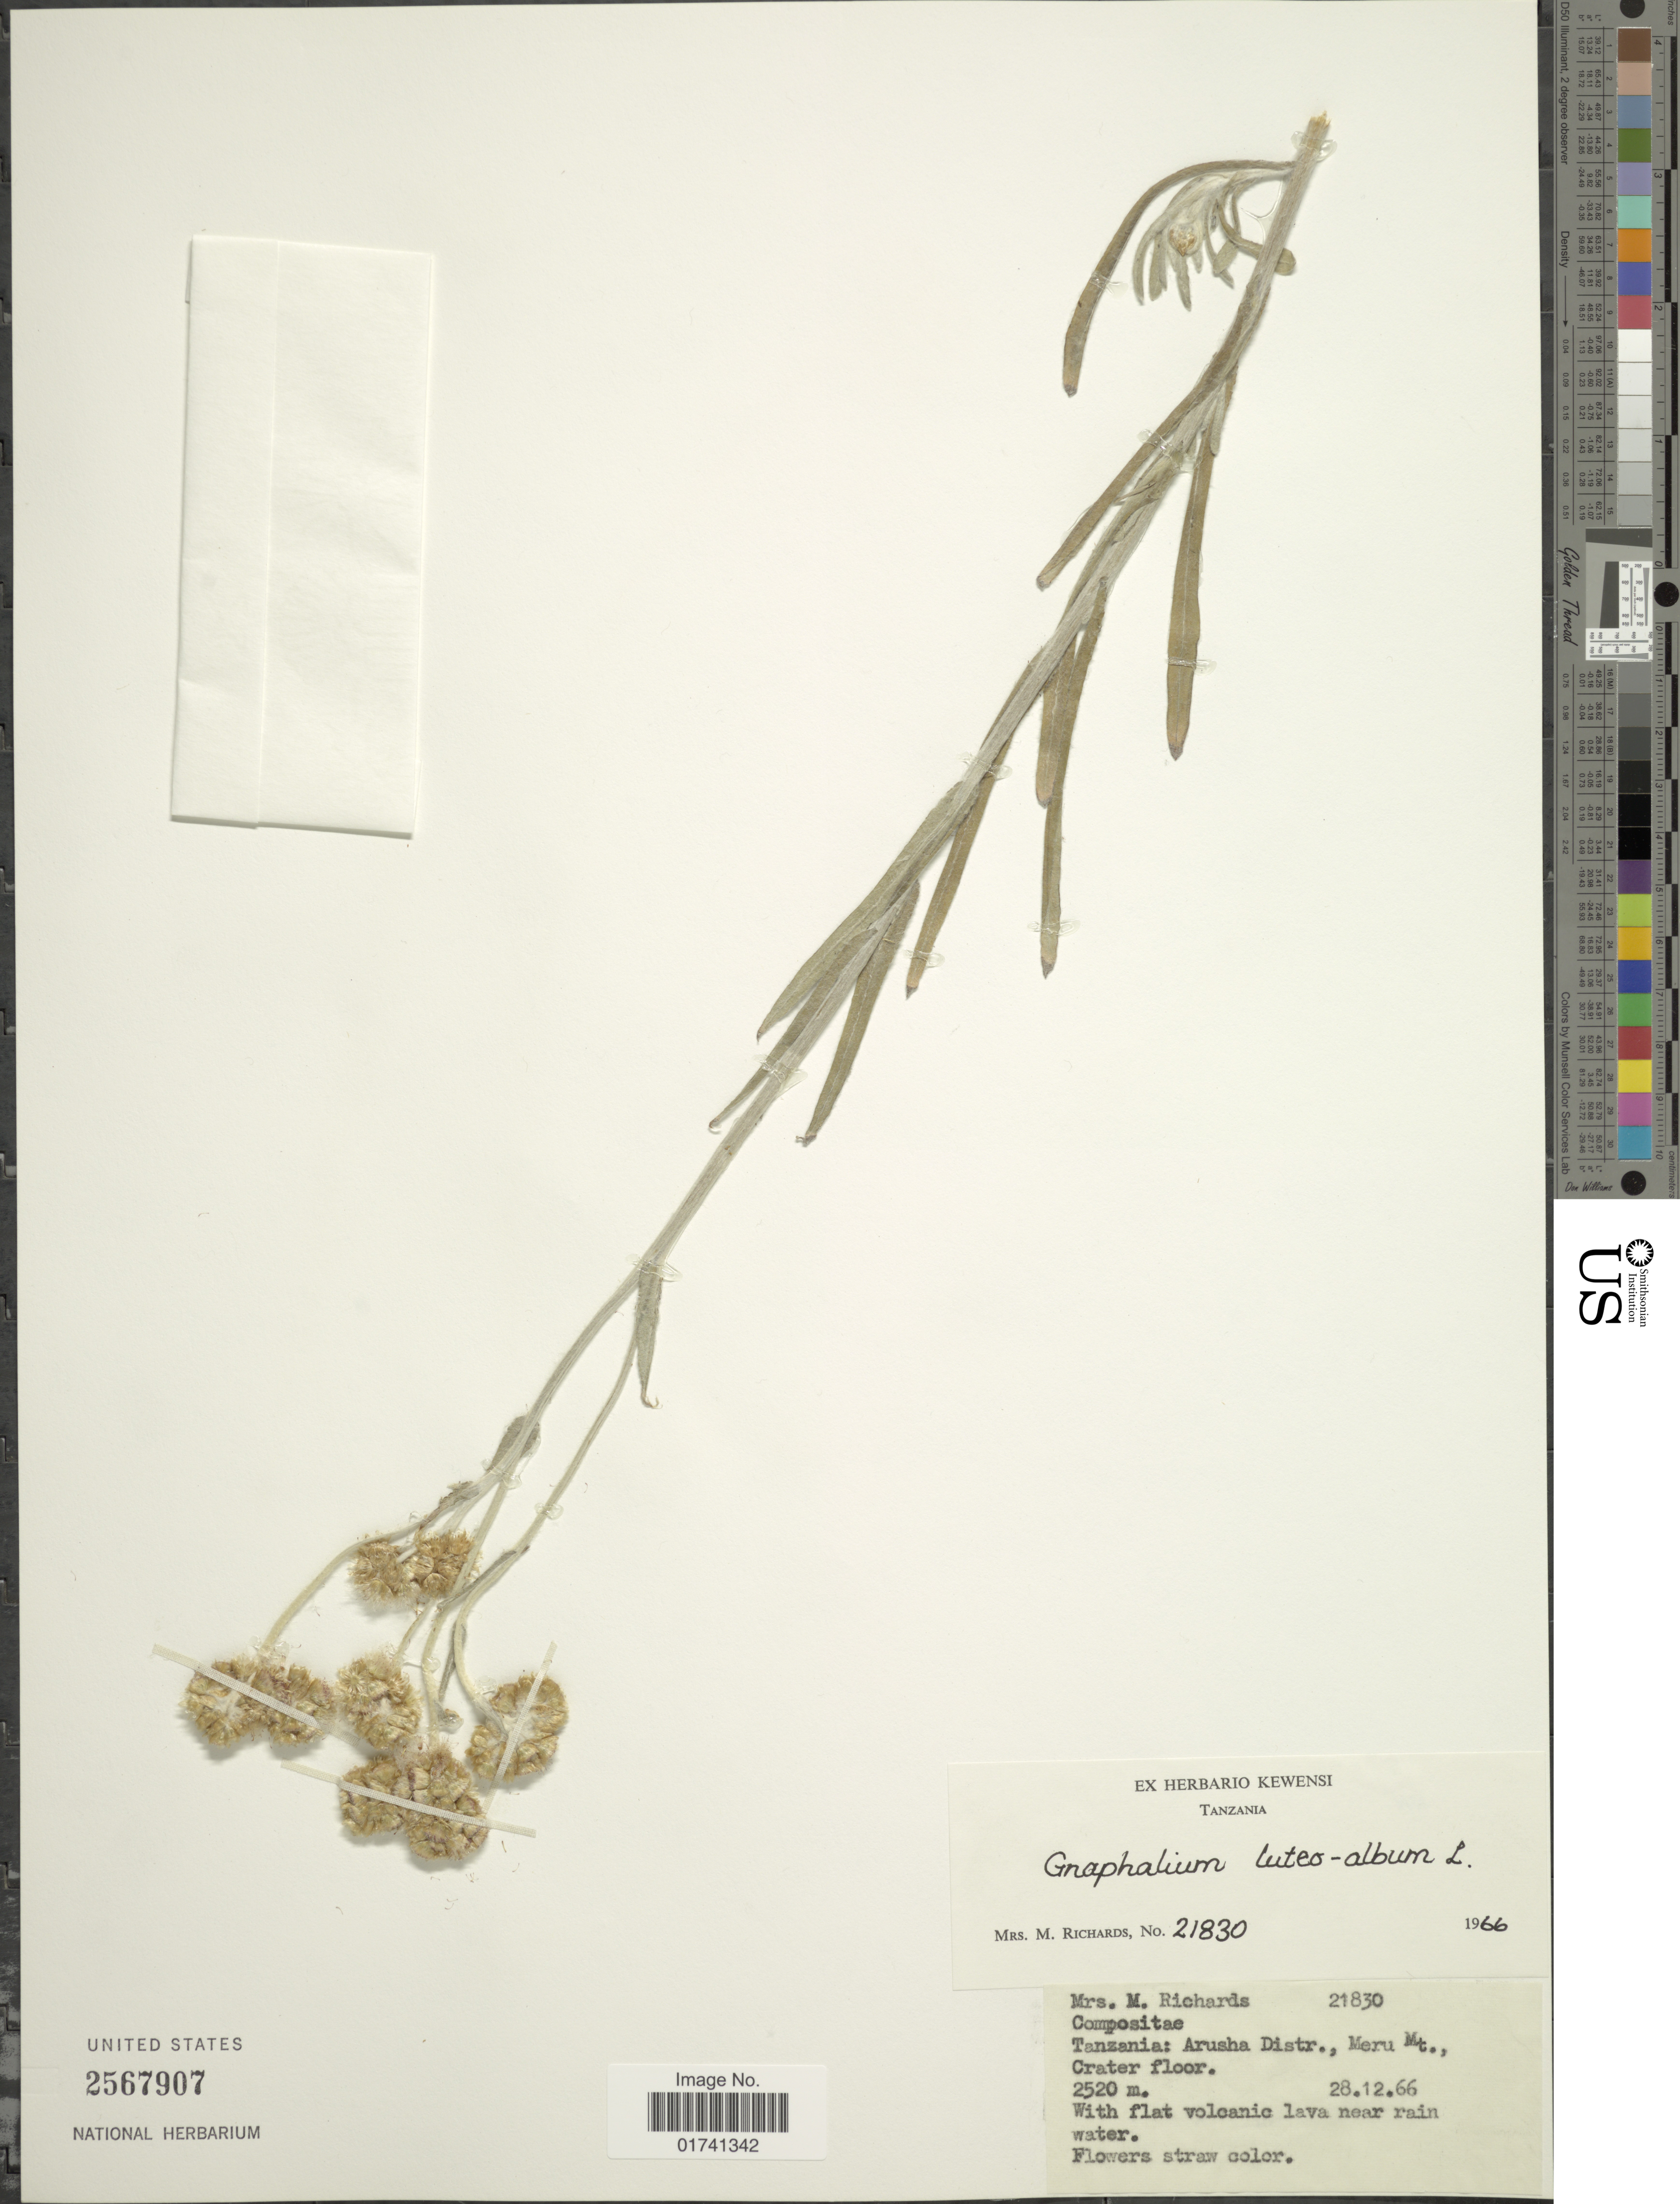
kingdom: Plantae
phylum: Tracheophyta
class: Magnoliopsida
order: Asterales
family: Asteraceae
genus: Laphangium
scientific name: Laphangium luteoalbum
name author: (L.) Tzvelev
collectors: M. Richards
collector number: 21830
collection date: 1966-12-28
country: Tanzania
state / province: Arusha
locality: Meru Mt., Carter floor.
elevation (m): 2520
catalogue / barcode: US 2567907